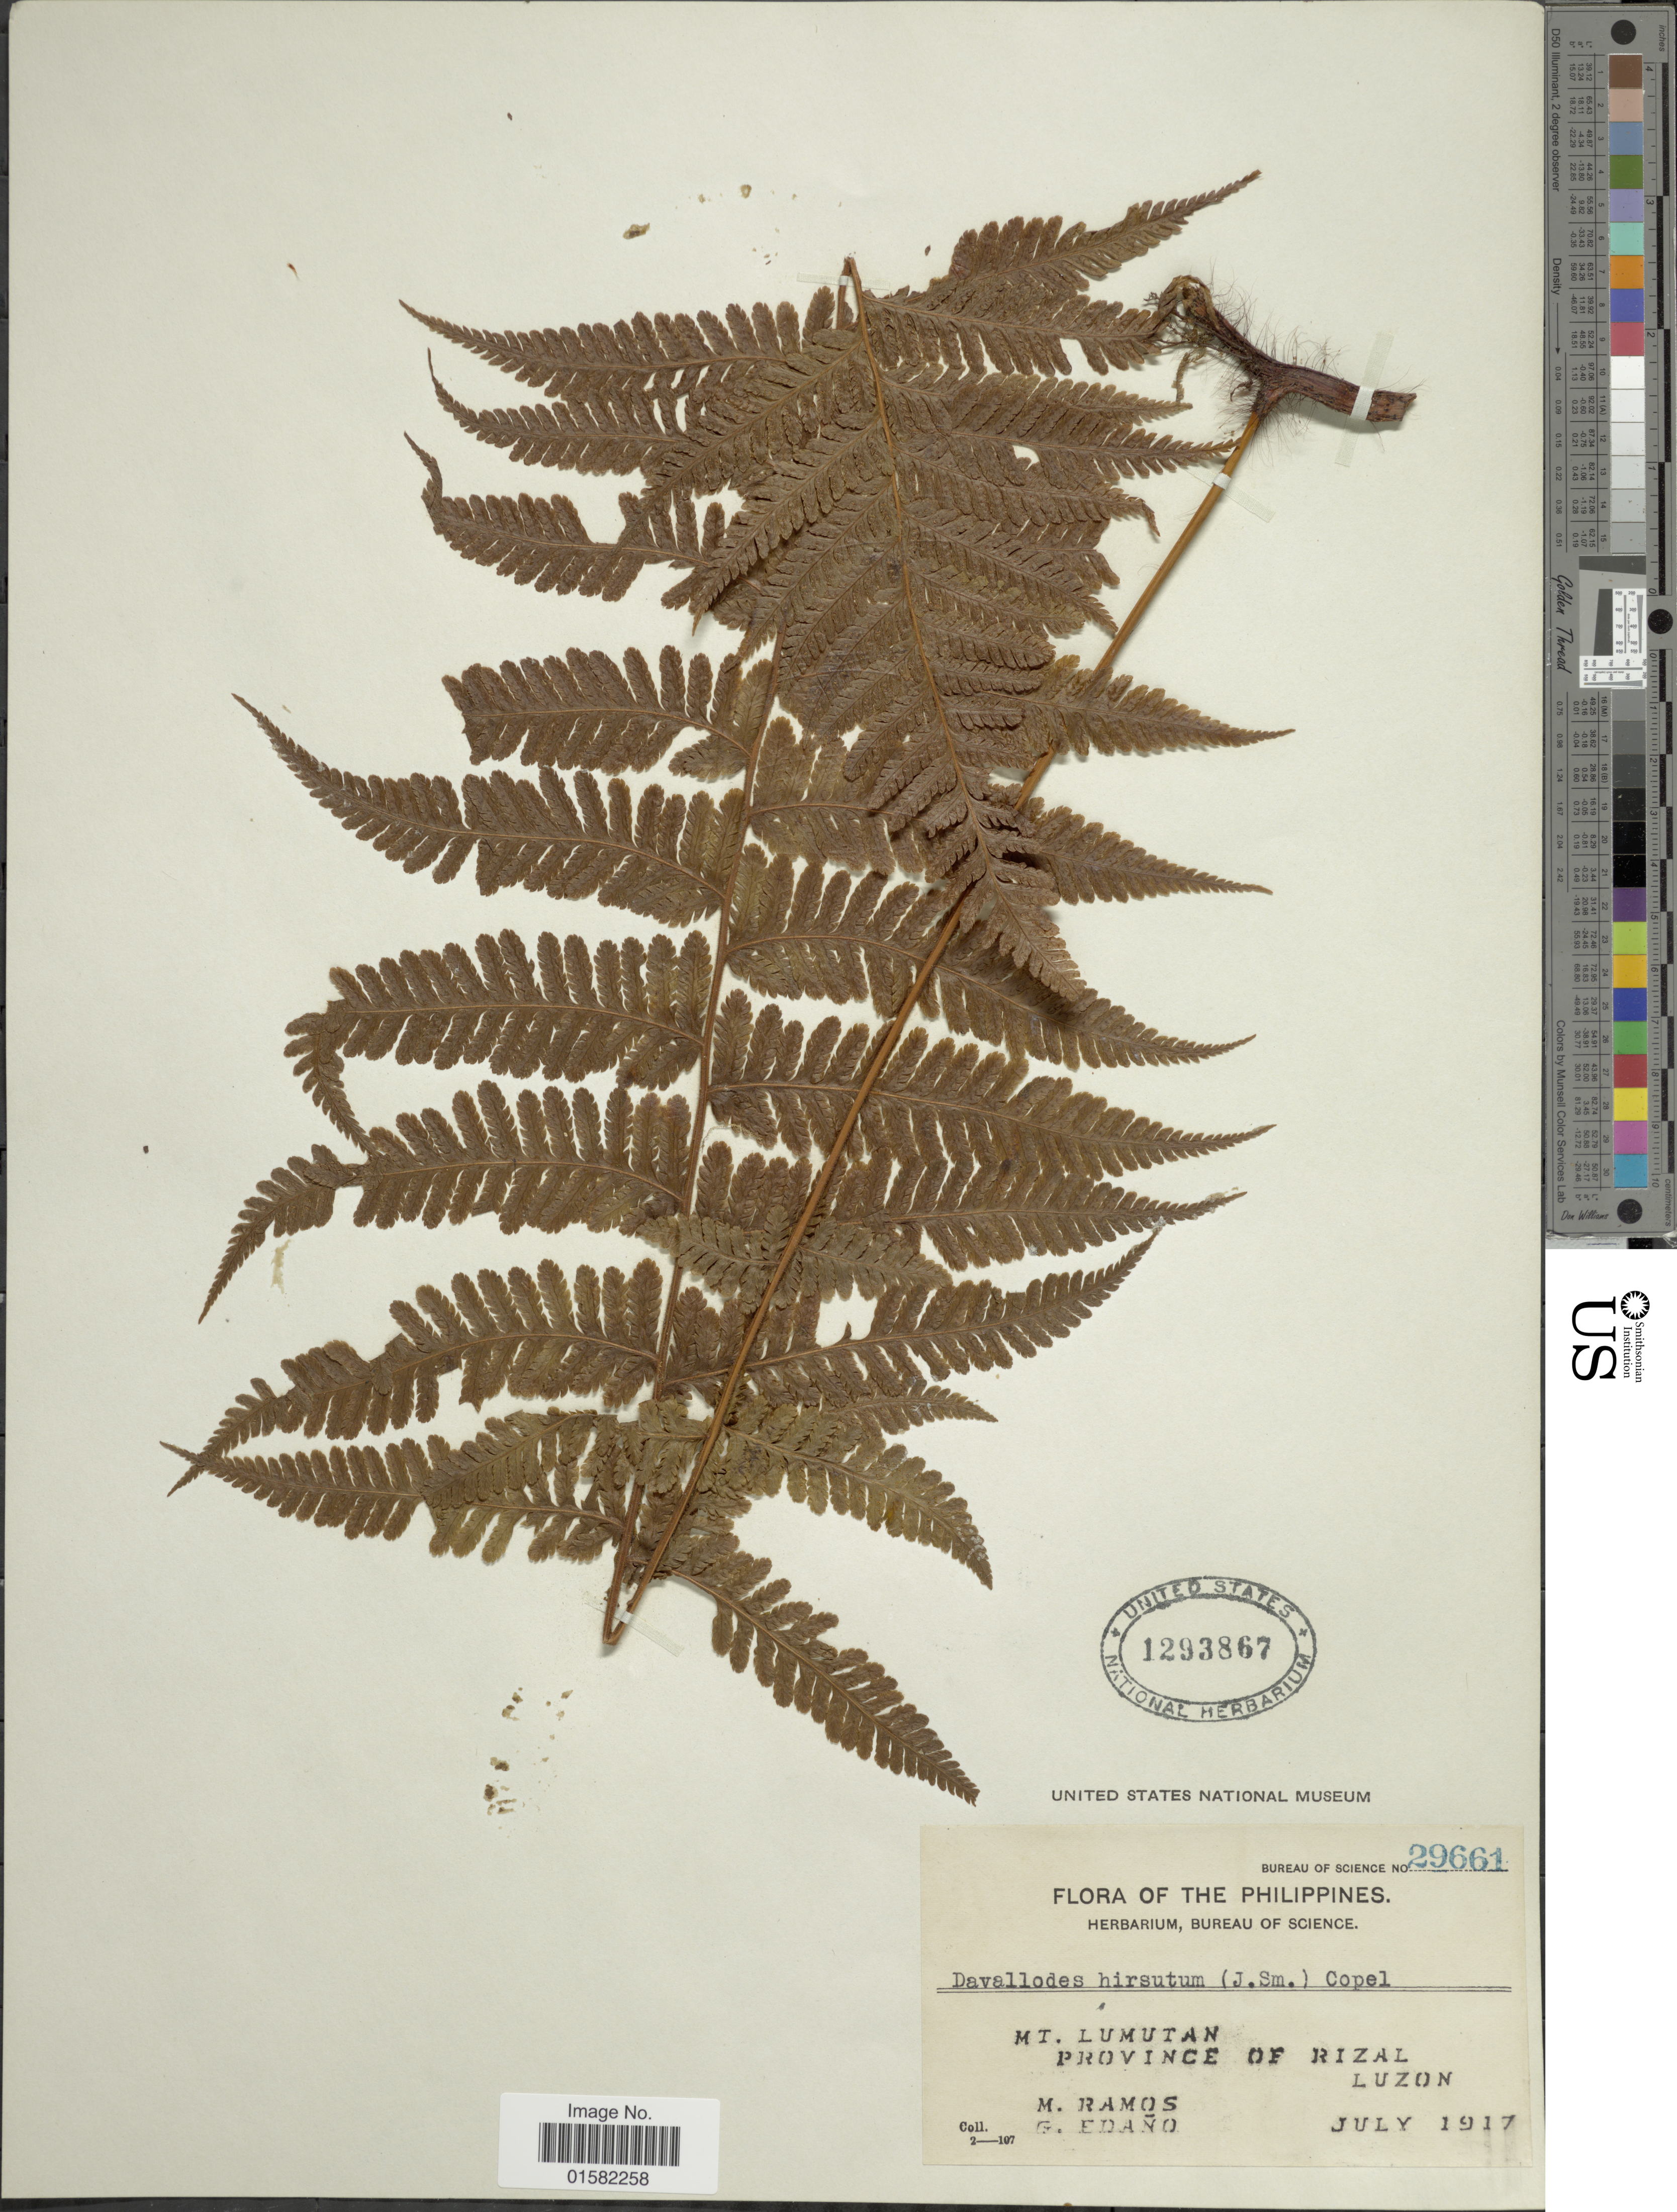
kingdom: Plantae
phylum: Tracheophyta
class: Polypodiopsida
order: Polypodiales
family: Davalliaceae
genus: Davallodes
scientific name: Davallodes hirsutum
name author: (J. Sm.) Copel.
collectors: M. Ramos & G. Edaño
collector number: Bureau of Science 29661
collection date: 1917-07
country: Philippines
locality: Mt Lumutan, Province of Rizal, Luzon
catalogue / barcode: US 1293867